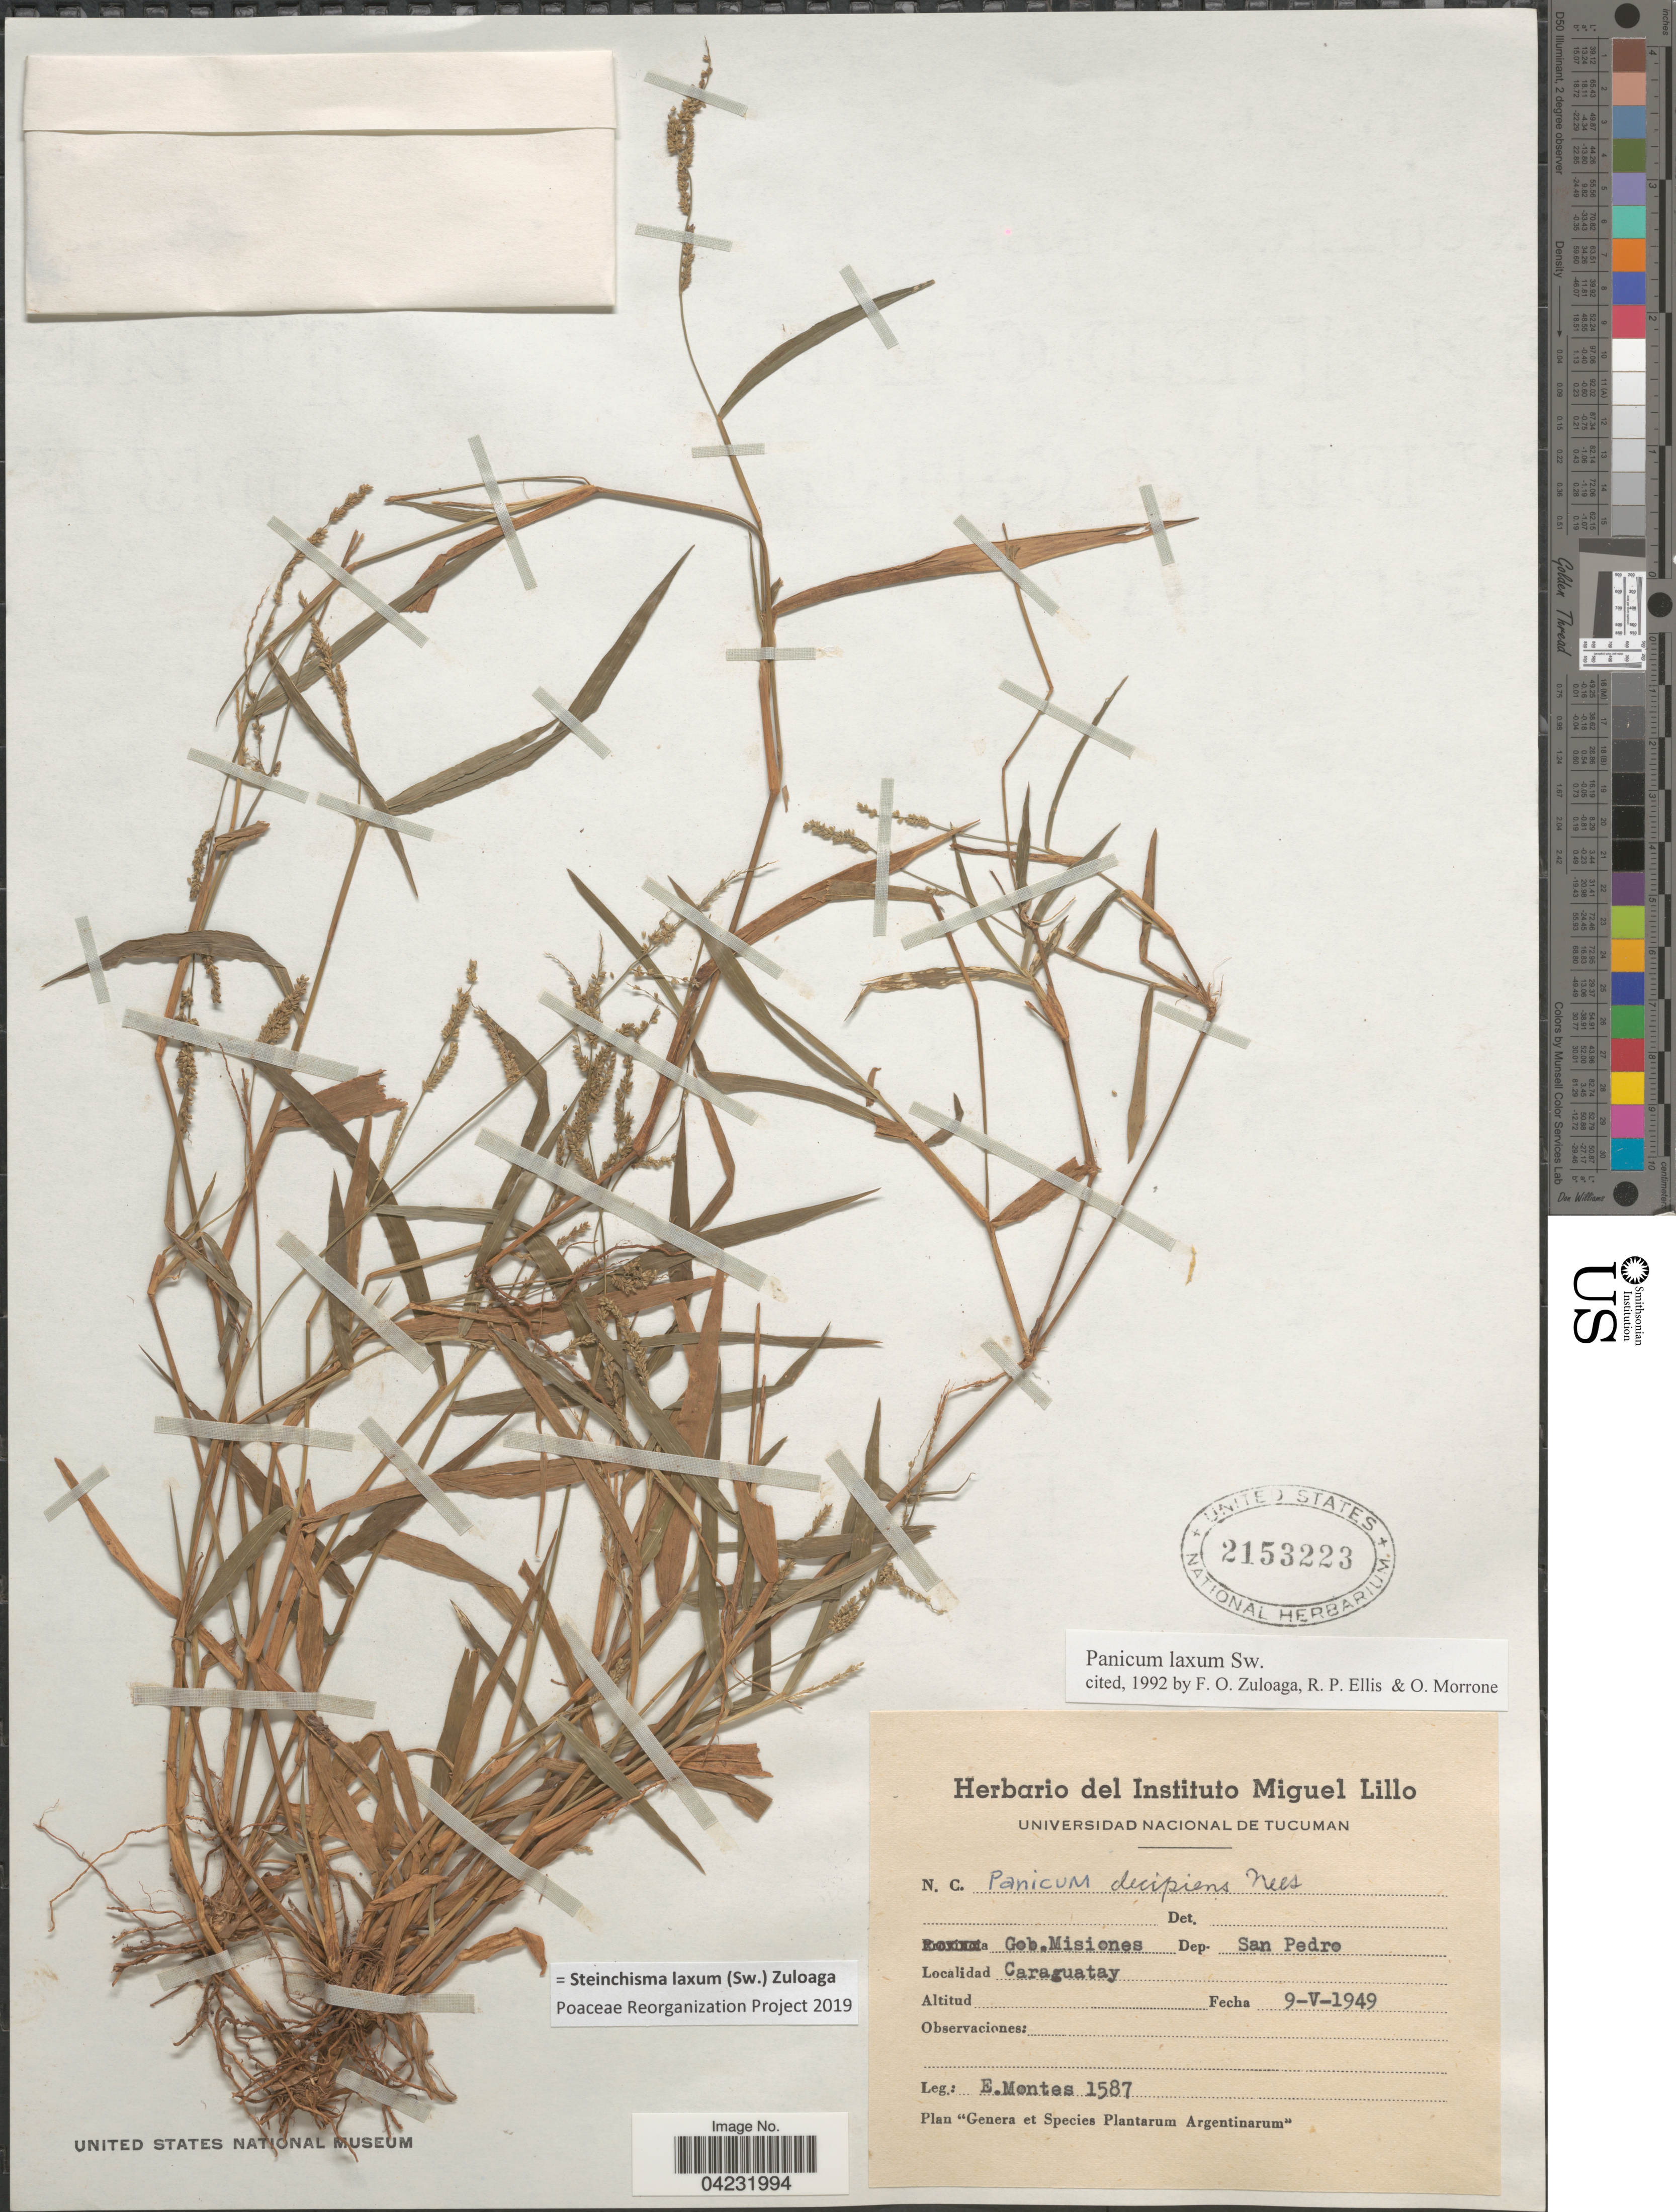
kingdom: Plantae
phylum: Tracheophyta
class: Liliopsida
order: Poales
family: Poaceae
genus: Steinchisma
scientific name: Steinchisma laxum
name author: (Sw.) Zuloaga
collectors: E. Montes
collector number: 1587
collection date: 1949-05-09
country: Argentina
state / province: Misiones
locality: Gob. Misiones. Dep. San Pedro. Caraguatay.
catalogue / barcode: US 2153223